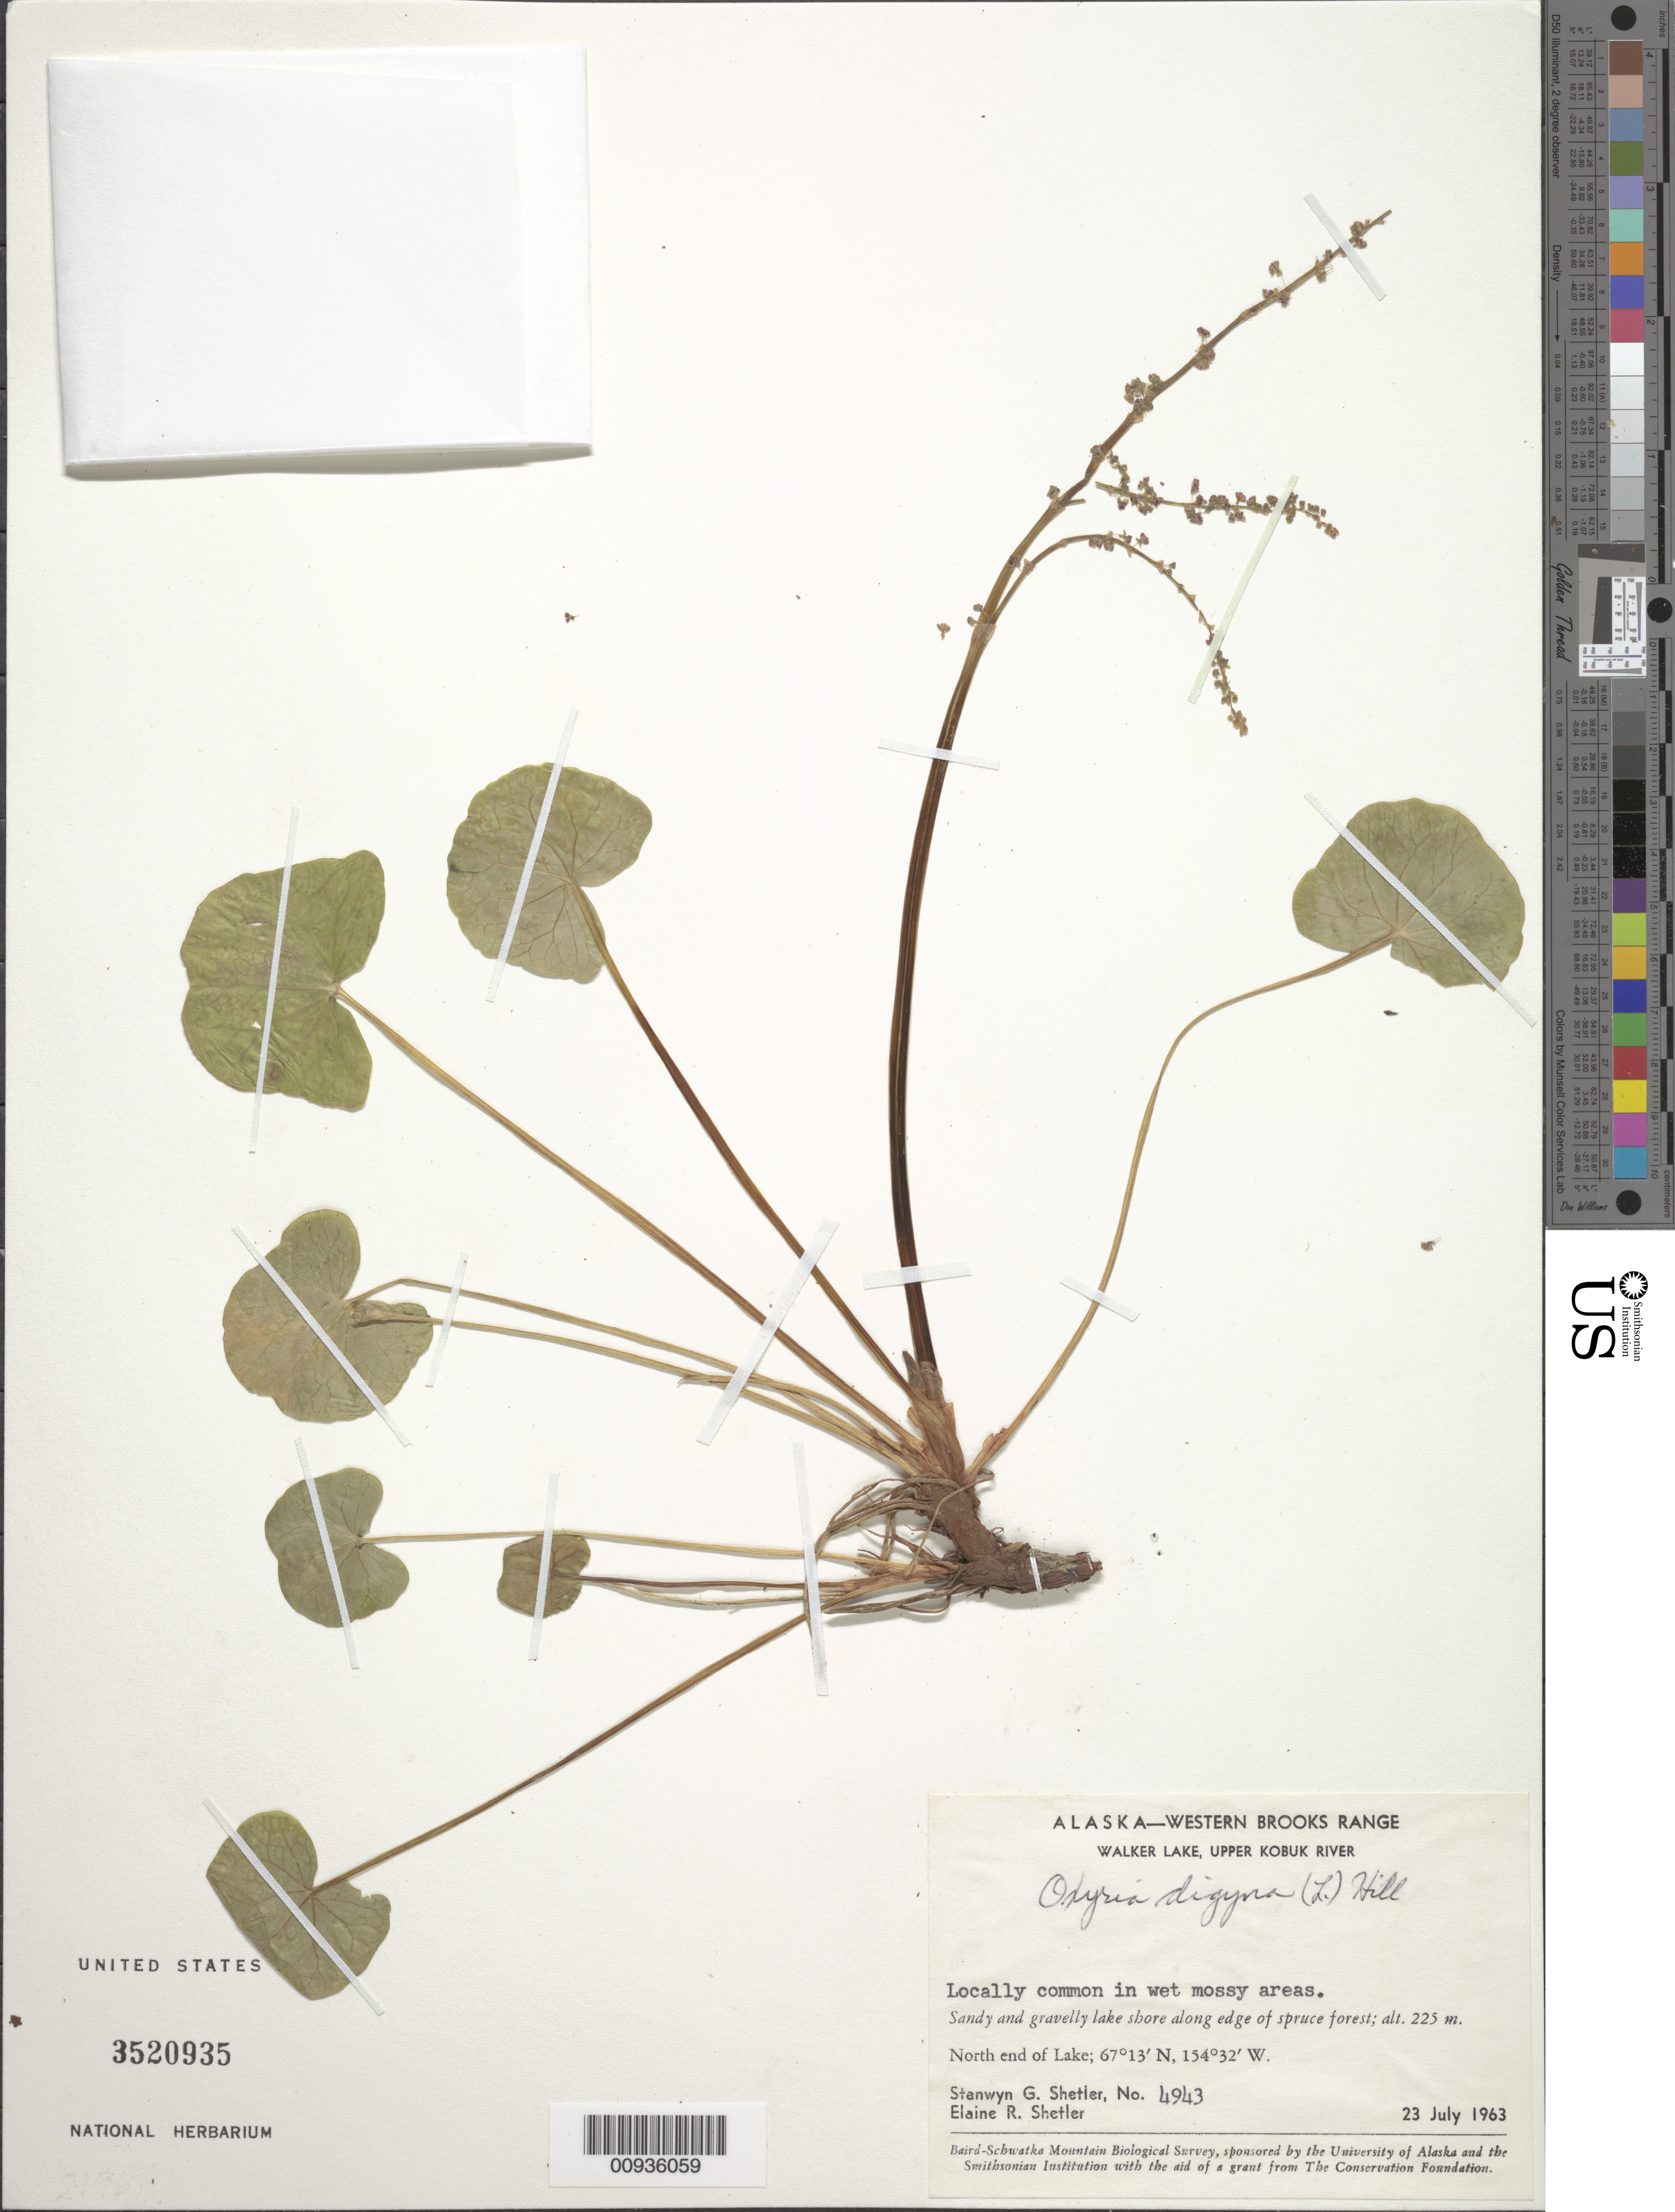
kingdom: Plantae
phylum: Tracheophyta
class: Magnoliopsida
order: Caryophyllales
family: Polygonaceae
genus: Oxyria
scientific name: Oxyria digyna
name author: (L.) Hill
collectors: S. Shetler & E. R. Shetler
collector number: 4943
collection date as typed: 23 Jul 1963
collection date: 1963-07-23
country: United States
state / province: Alaska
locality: North end of Walker Lake. Western Brooks Range, Upper Kobuk River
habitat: Sandy and gravelly lake shore along edge of spruce forest. Locally common in wet mossy areas.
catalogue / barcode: US 3520935